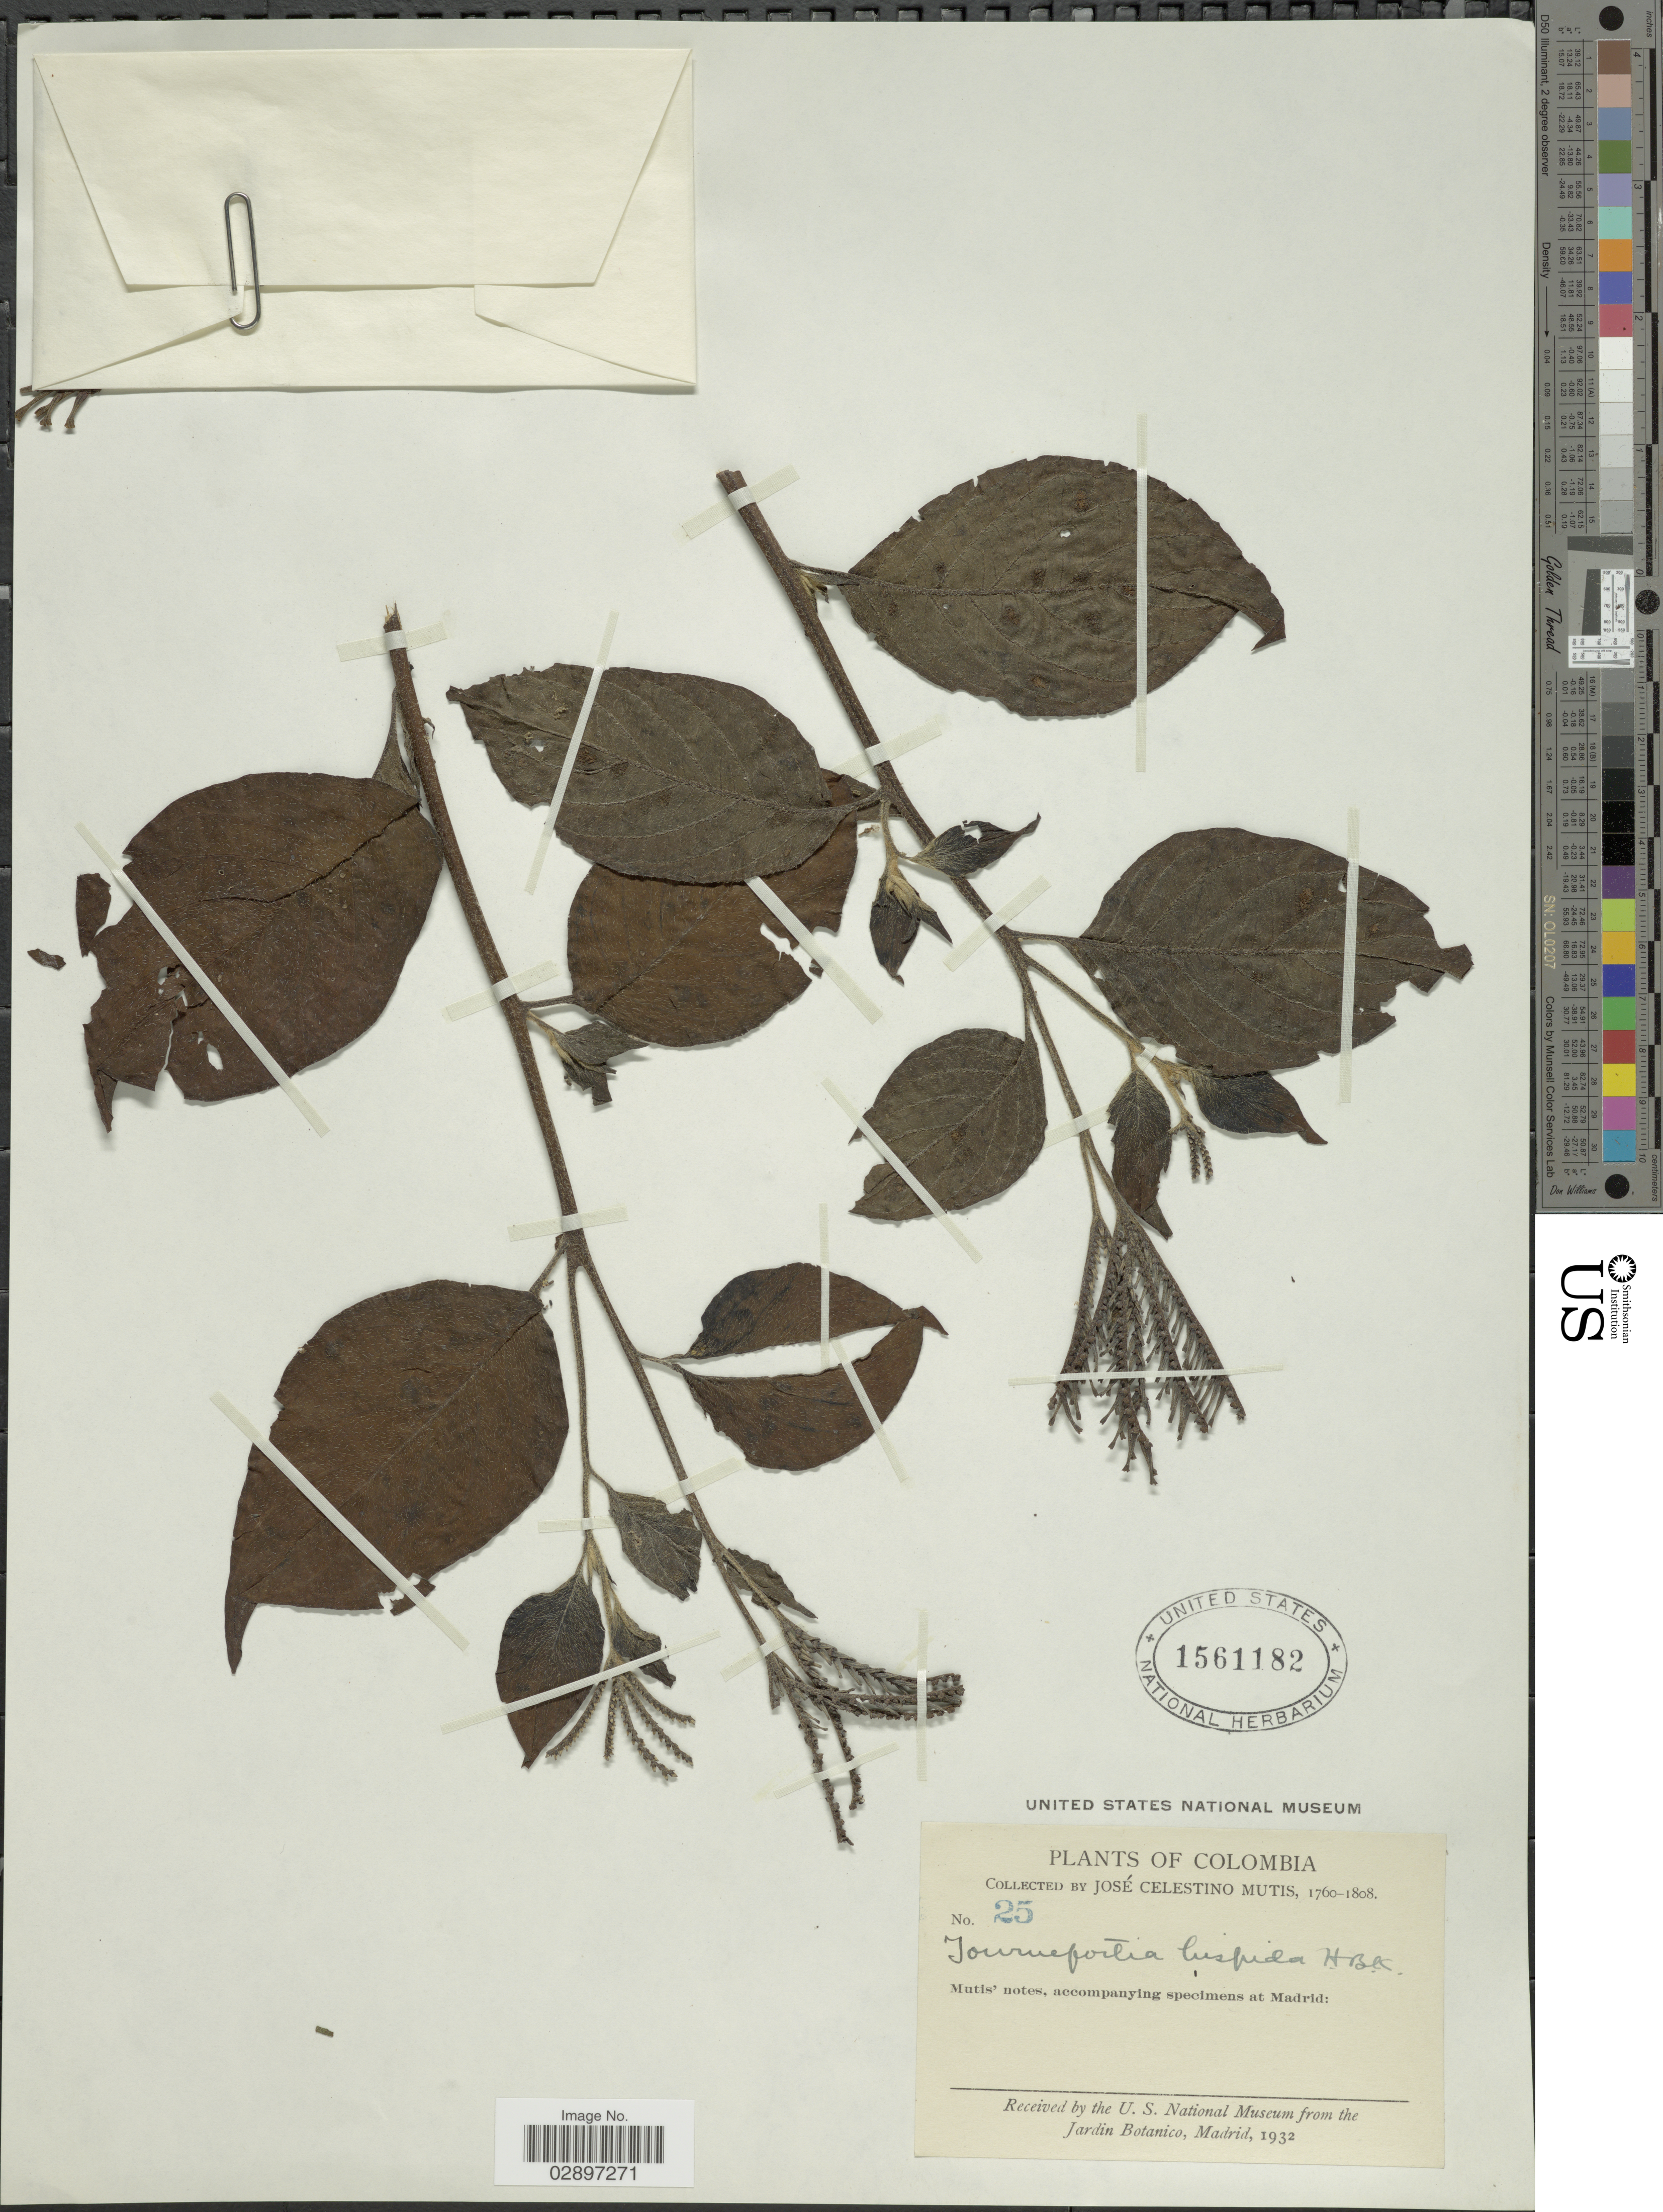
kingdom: Plantae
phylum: Tracheophyta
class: Magnoliopsida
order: Boraginales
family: Heliotropiaceae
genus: Tournefortia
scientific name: Tournefortia hispida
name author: Kunth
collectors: J. C. B. Mutis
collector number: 25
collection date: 1760/1808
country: Colombia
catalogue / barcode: US 1561182